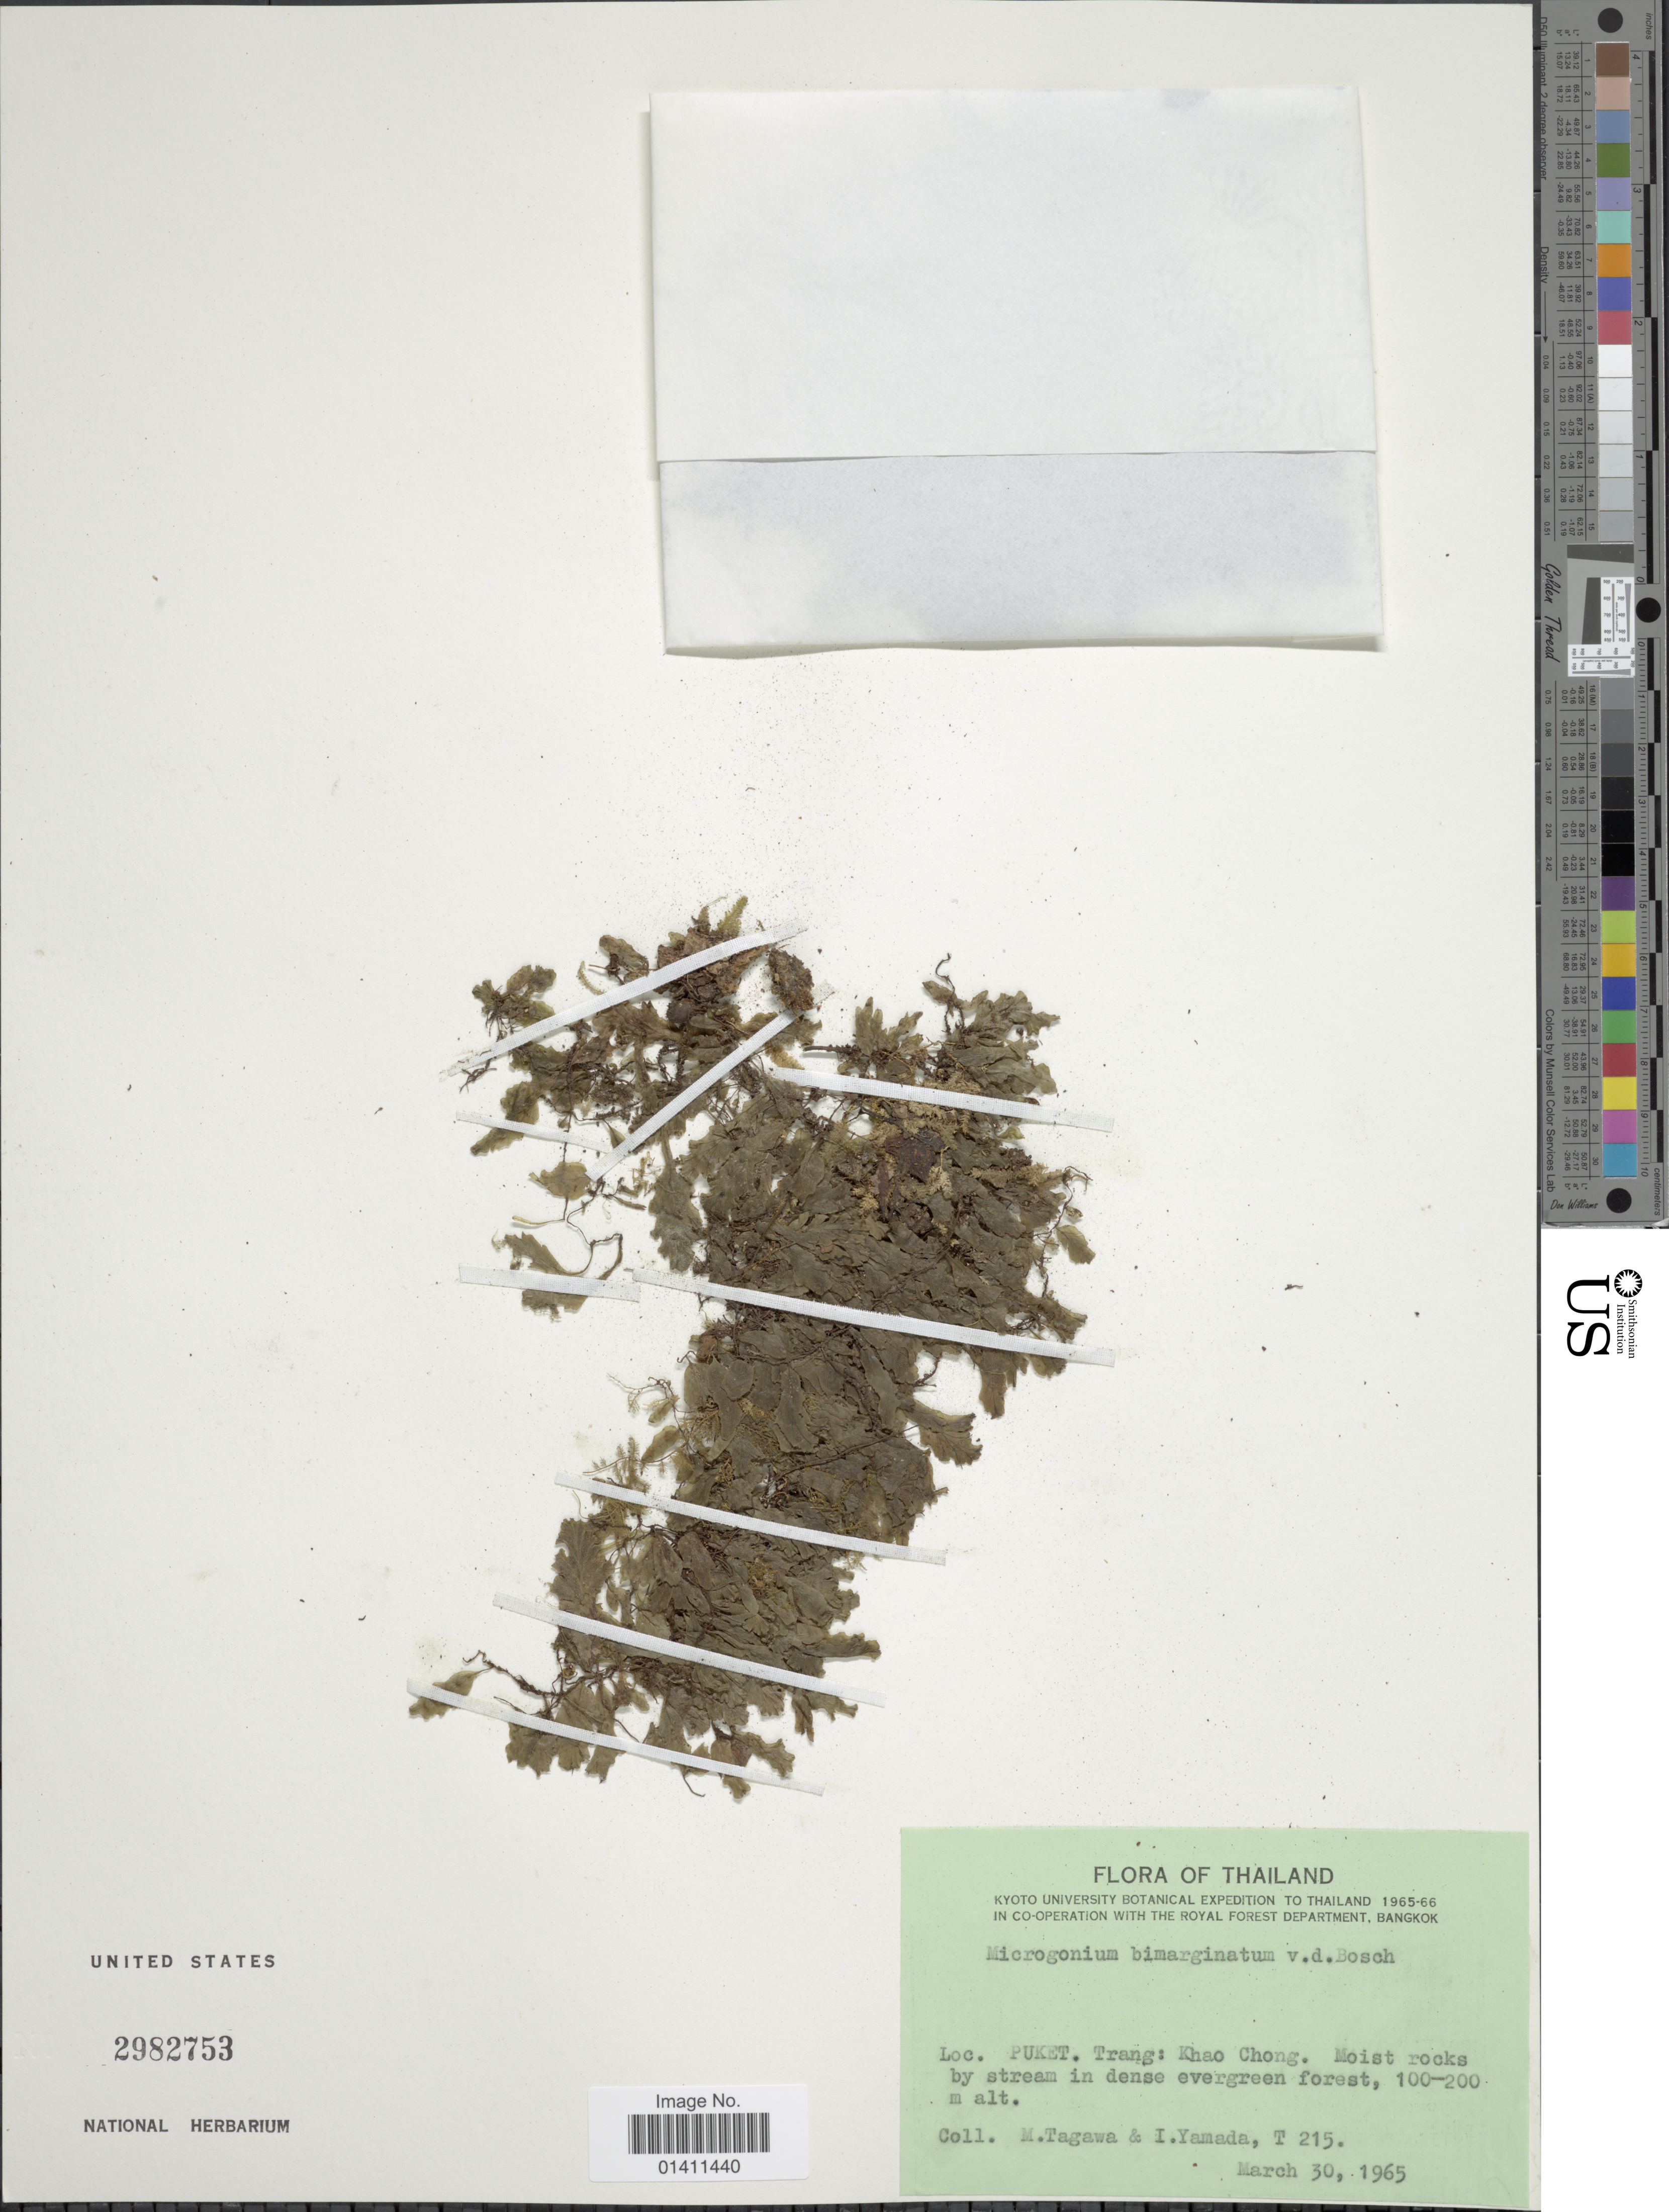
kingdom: Plantae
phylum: Tracheophyta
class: Polypodiopsida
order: Hymenophyllales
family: Hymenophyllaceae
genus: Didymoglossum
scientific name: Didymoglossum bimarginatum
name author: (Bosch) Ebihara & K. Iwats.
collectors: M. Tagawa & I. Yamada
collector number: T215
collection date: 1965-03-30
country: Thailand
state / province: Trang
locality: Puket: Khao Chong.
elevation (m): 100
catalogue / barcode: US 2982753